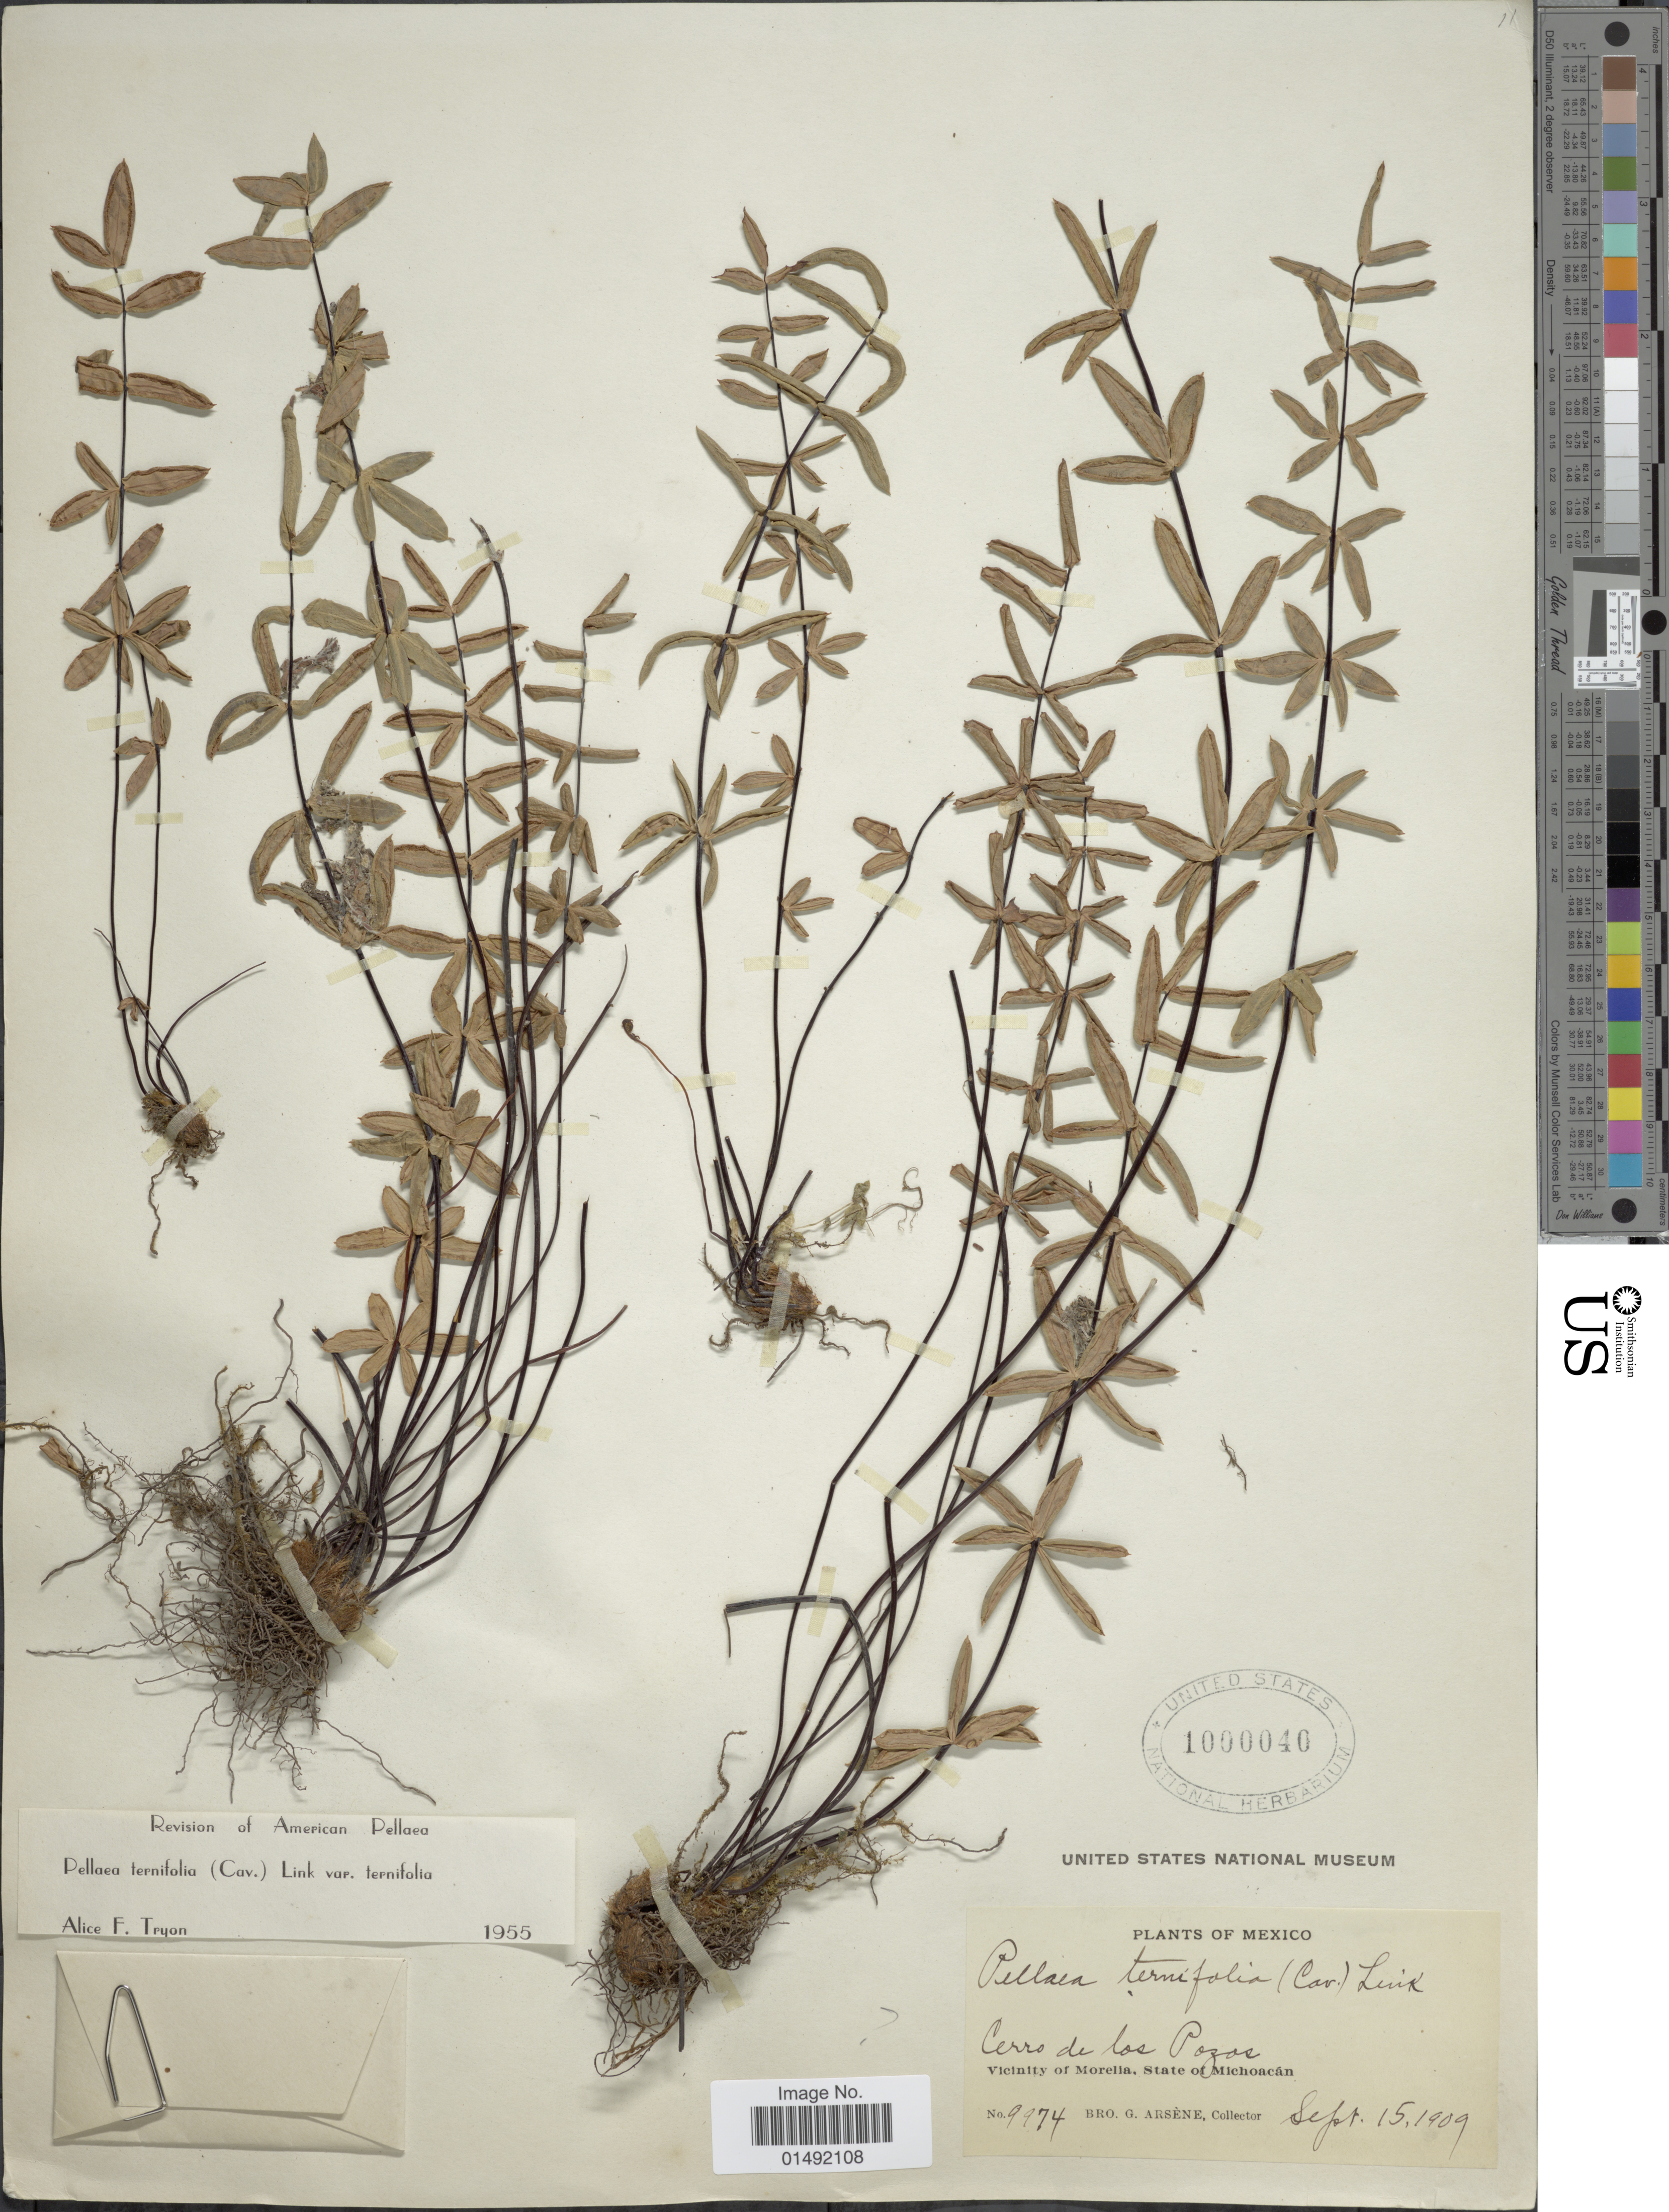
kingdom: Plantae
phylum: Tracheophyta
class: Polypodiopsida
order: Polypodiales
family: Pteridaceae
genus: Pellaea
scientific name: Pellaea ternifolia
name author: (Cav.) Link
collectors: Bro. G. Arsène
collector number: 9974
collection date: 1909-09-15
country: Mexico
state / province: Michoacán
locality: Cerro de los Pozas, Vicinity of Morelia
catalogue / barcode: US 1000040